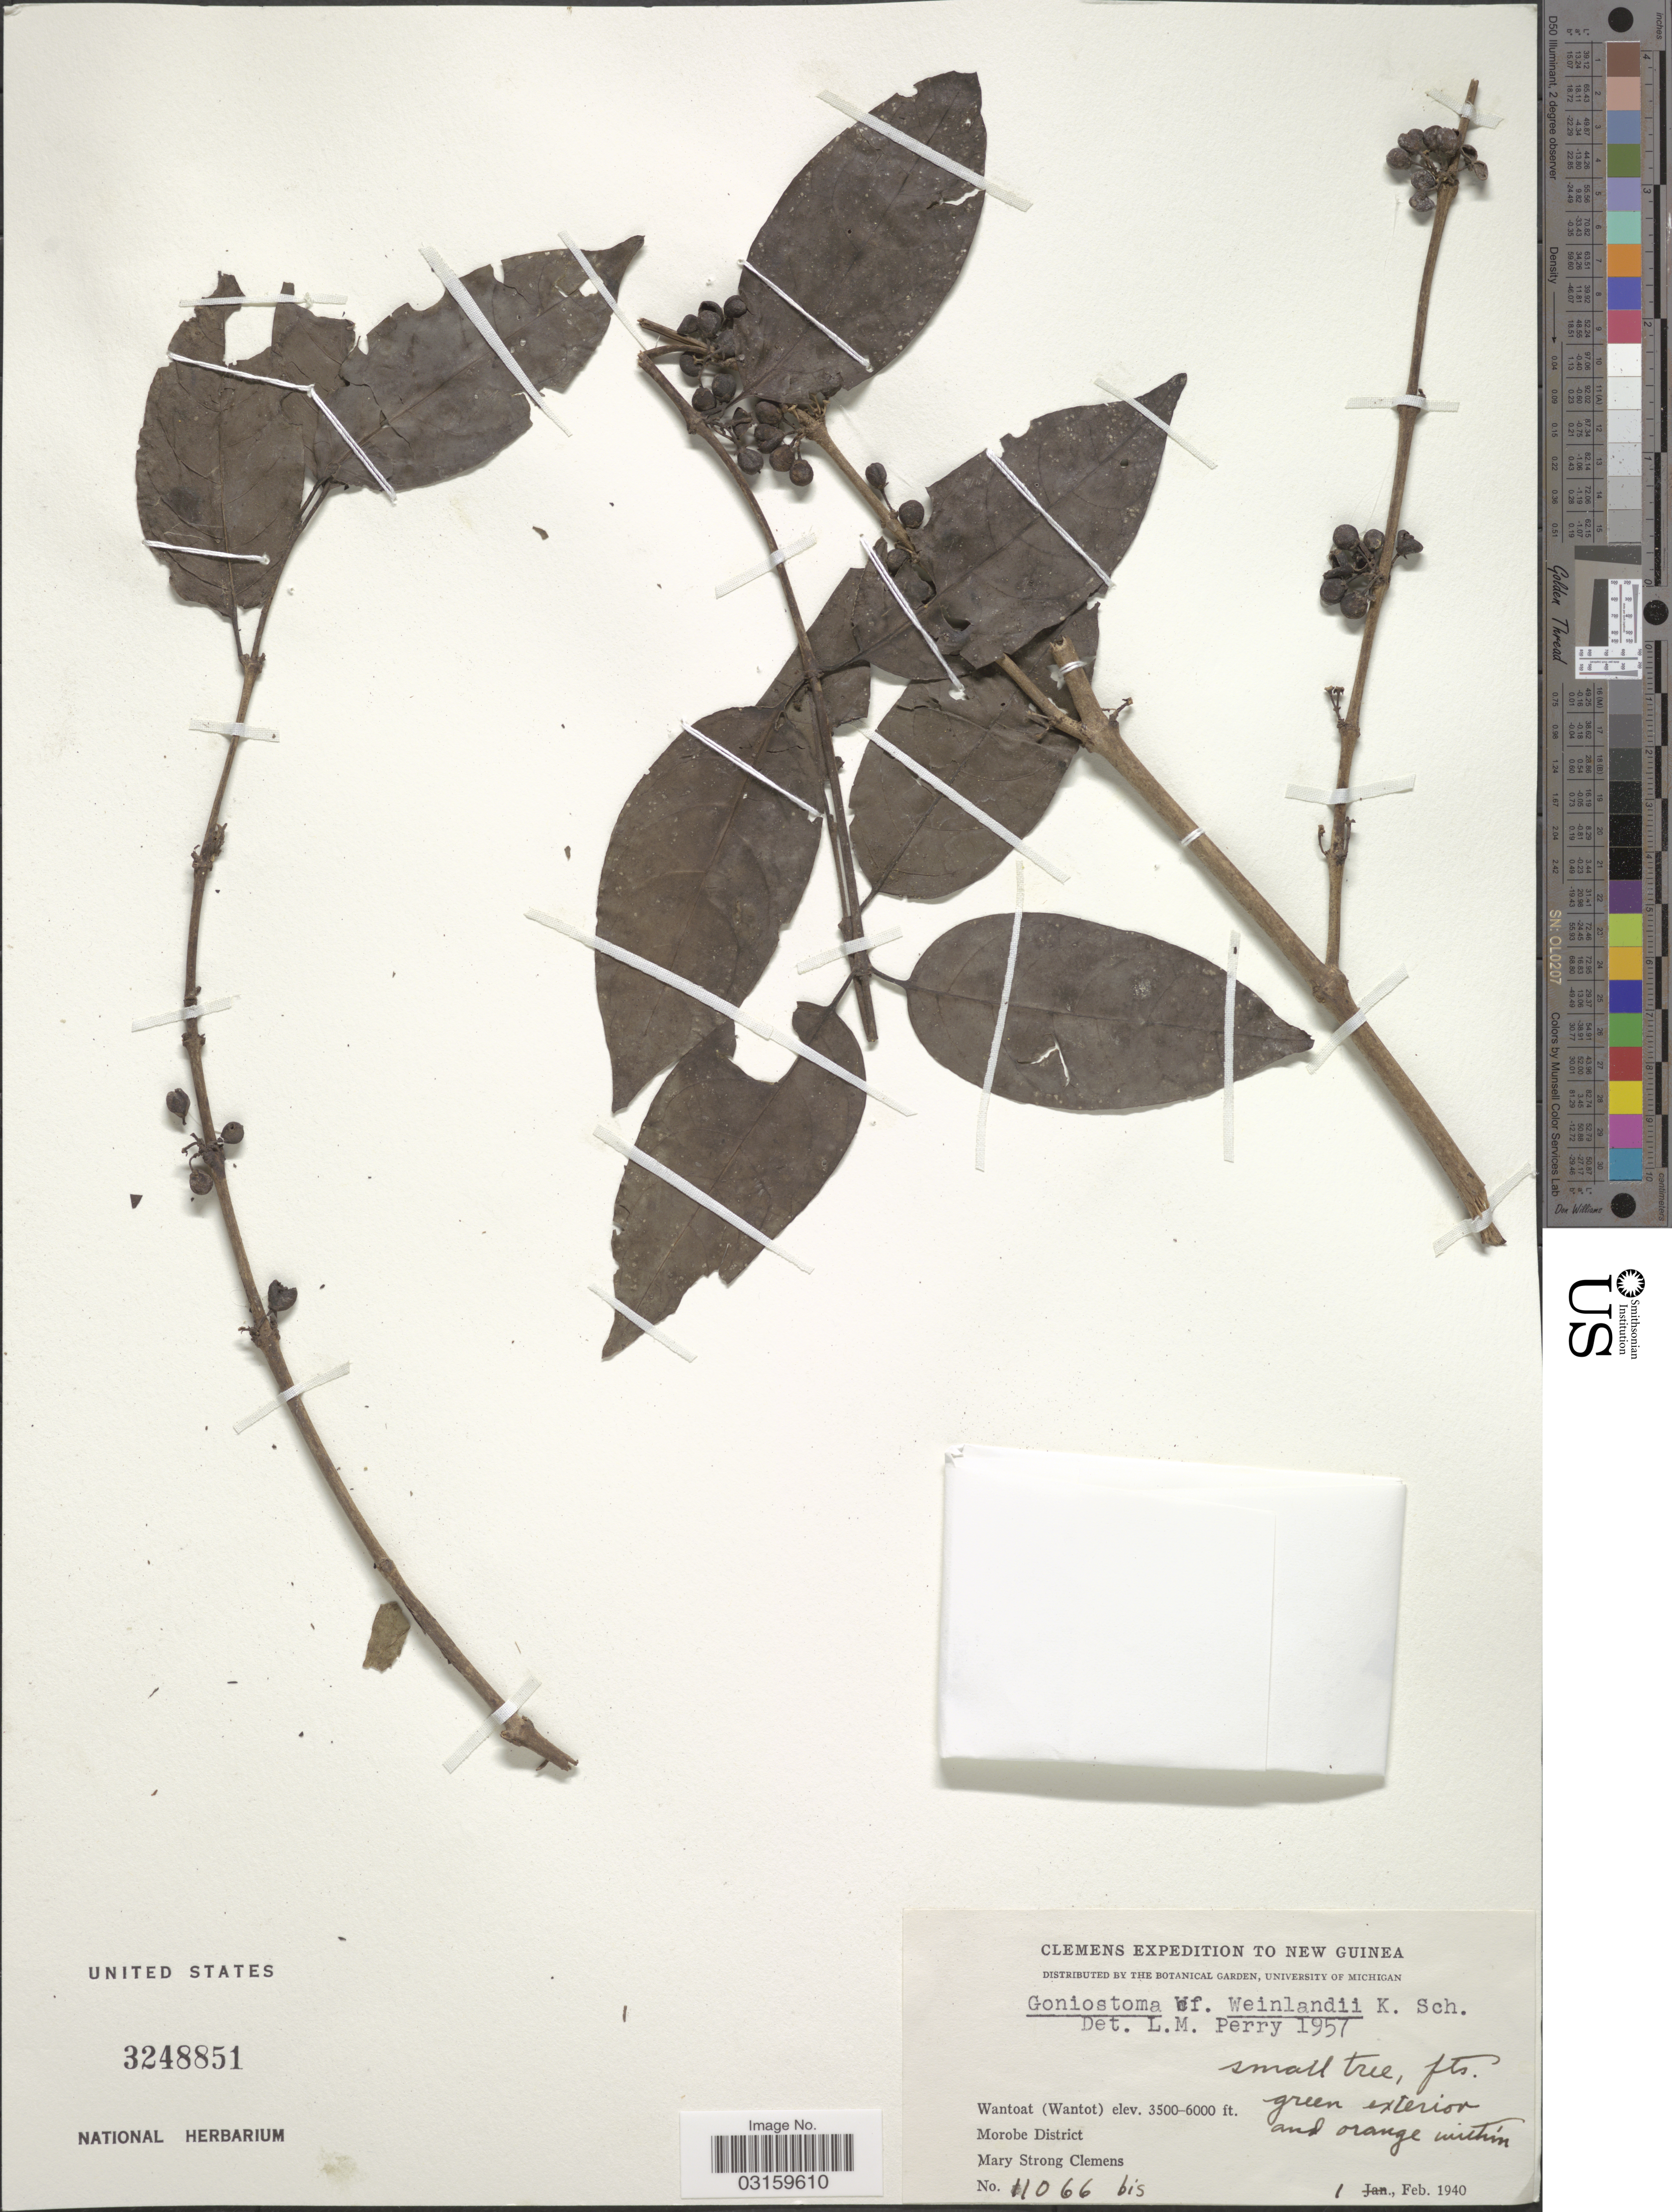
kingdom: Plantae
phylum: Tracheophyta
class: Magnoliopsida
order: Gentianales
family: Loganiaceae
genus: Geniostoma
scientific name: Geniostoma weinlandii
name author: K. Schum.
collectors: M. S. Clemens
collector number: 11066bis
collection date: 1940-02-01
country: Papua New Guinea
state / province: Morobe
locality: New Guinea. Wantoat (Wantot). Morobe District.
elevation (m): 1067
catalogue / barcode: US 3248851